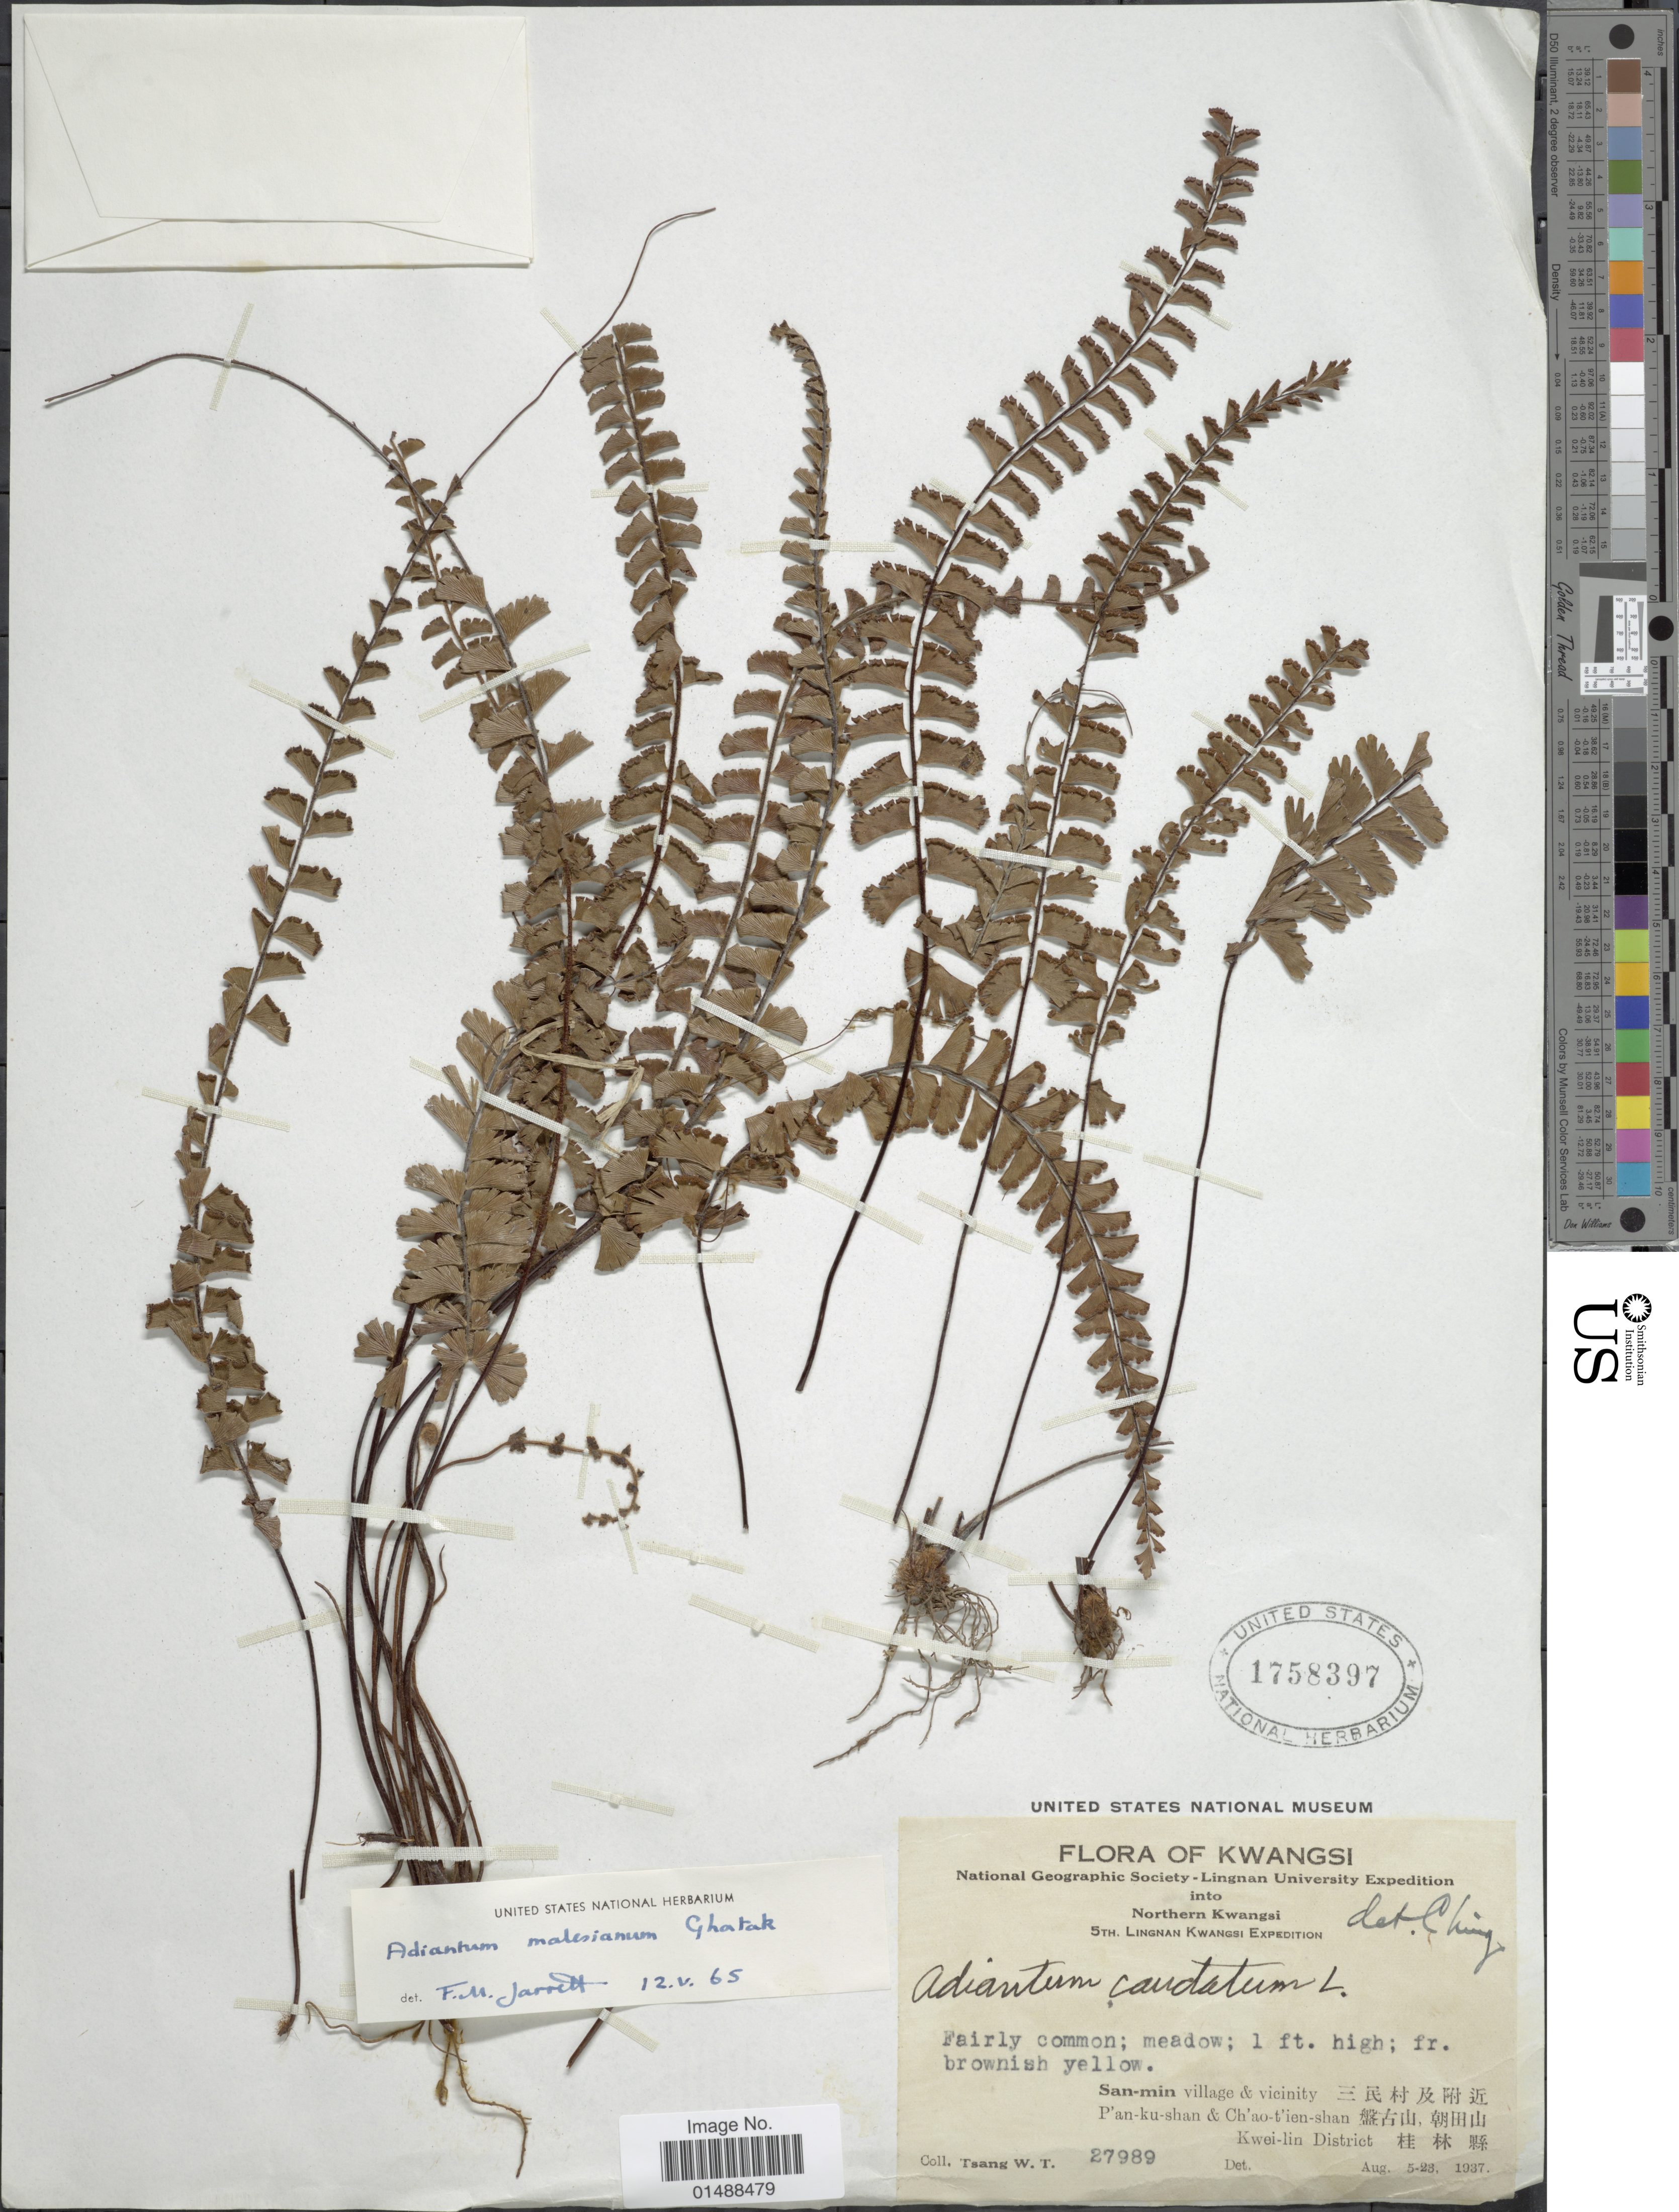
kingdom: Plantae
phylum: Tracheophyta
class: Polypodiopsida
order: Polypodiales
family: Pteridaceae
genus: Adiantum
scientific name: Adiantum malesianum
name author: J. Ghatak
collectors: W. T. Tsang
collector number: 27989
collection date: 1937-08-05/1937-08-23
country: China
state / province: Guangxi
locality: Kwangsi, San-min village and vicinity, P'an-ku-shan & Ch'ao-t'ien-shan, Kwei-lin District.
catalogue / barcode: US 1758397